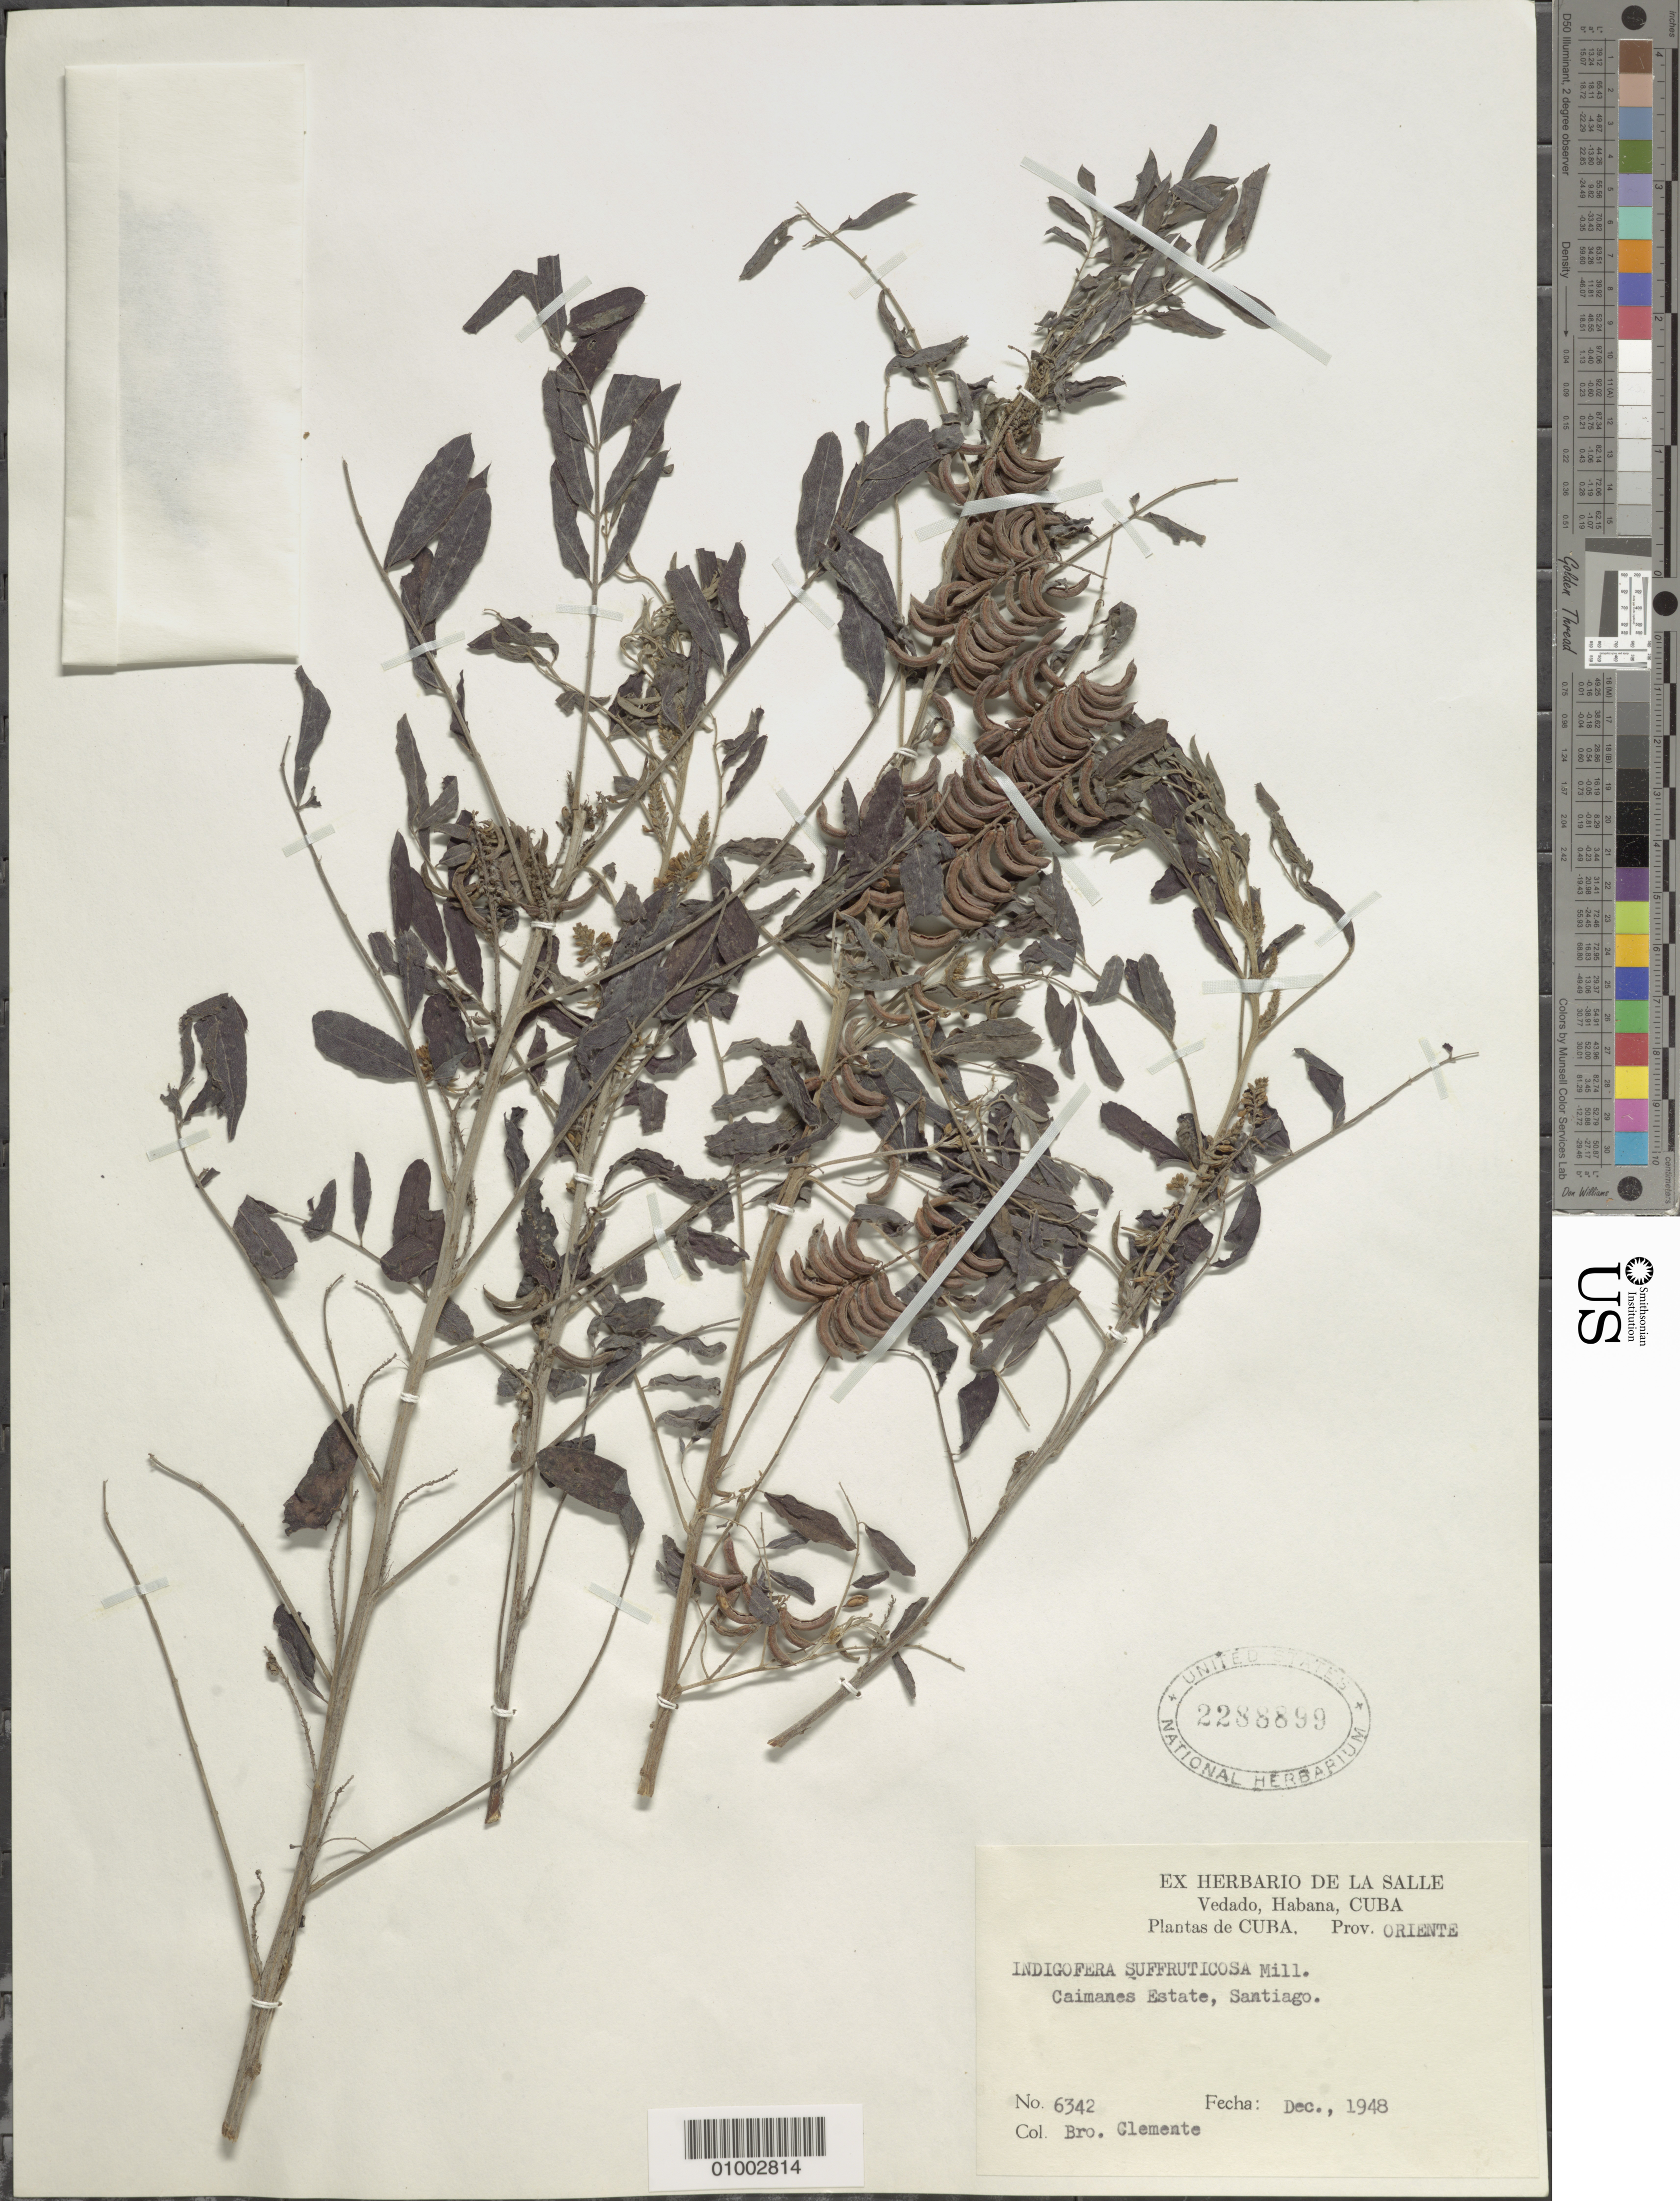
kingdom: Plantae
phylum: Tracheophyta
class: Magnoliopsida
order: Fabales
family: Fabaceae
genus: Indigofera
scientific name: Indigofera suffruticosa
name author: Mill.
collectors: Bro. Clemente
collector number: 6342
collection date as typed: Dec 1948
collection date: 1948-12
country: Cuba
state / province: Santiago de Cuba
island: Cuba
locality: Caimanes Estate, Santiago,Vedado, Habana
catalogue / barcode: US 2288899